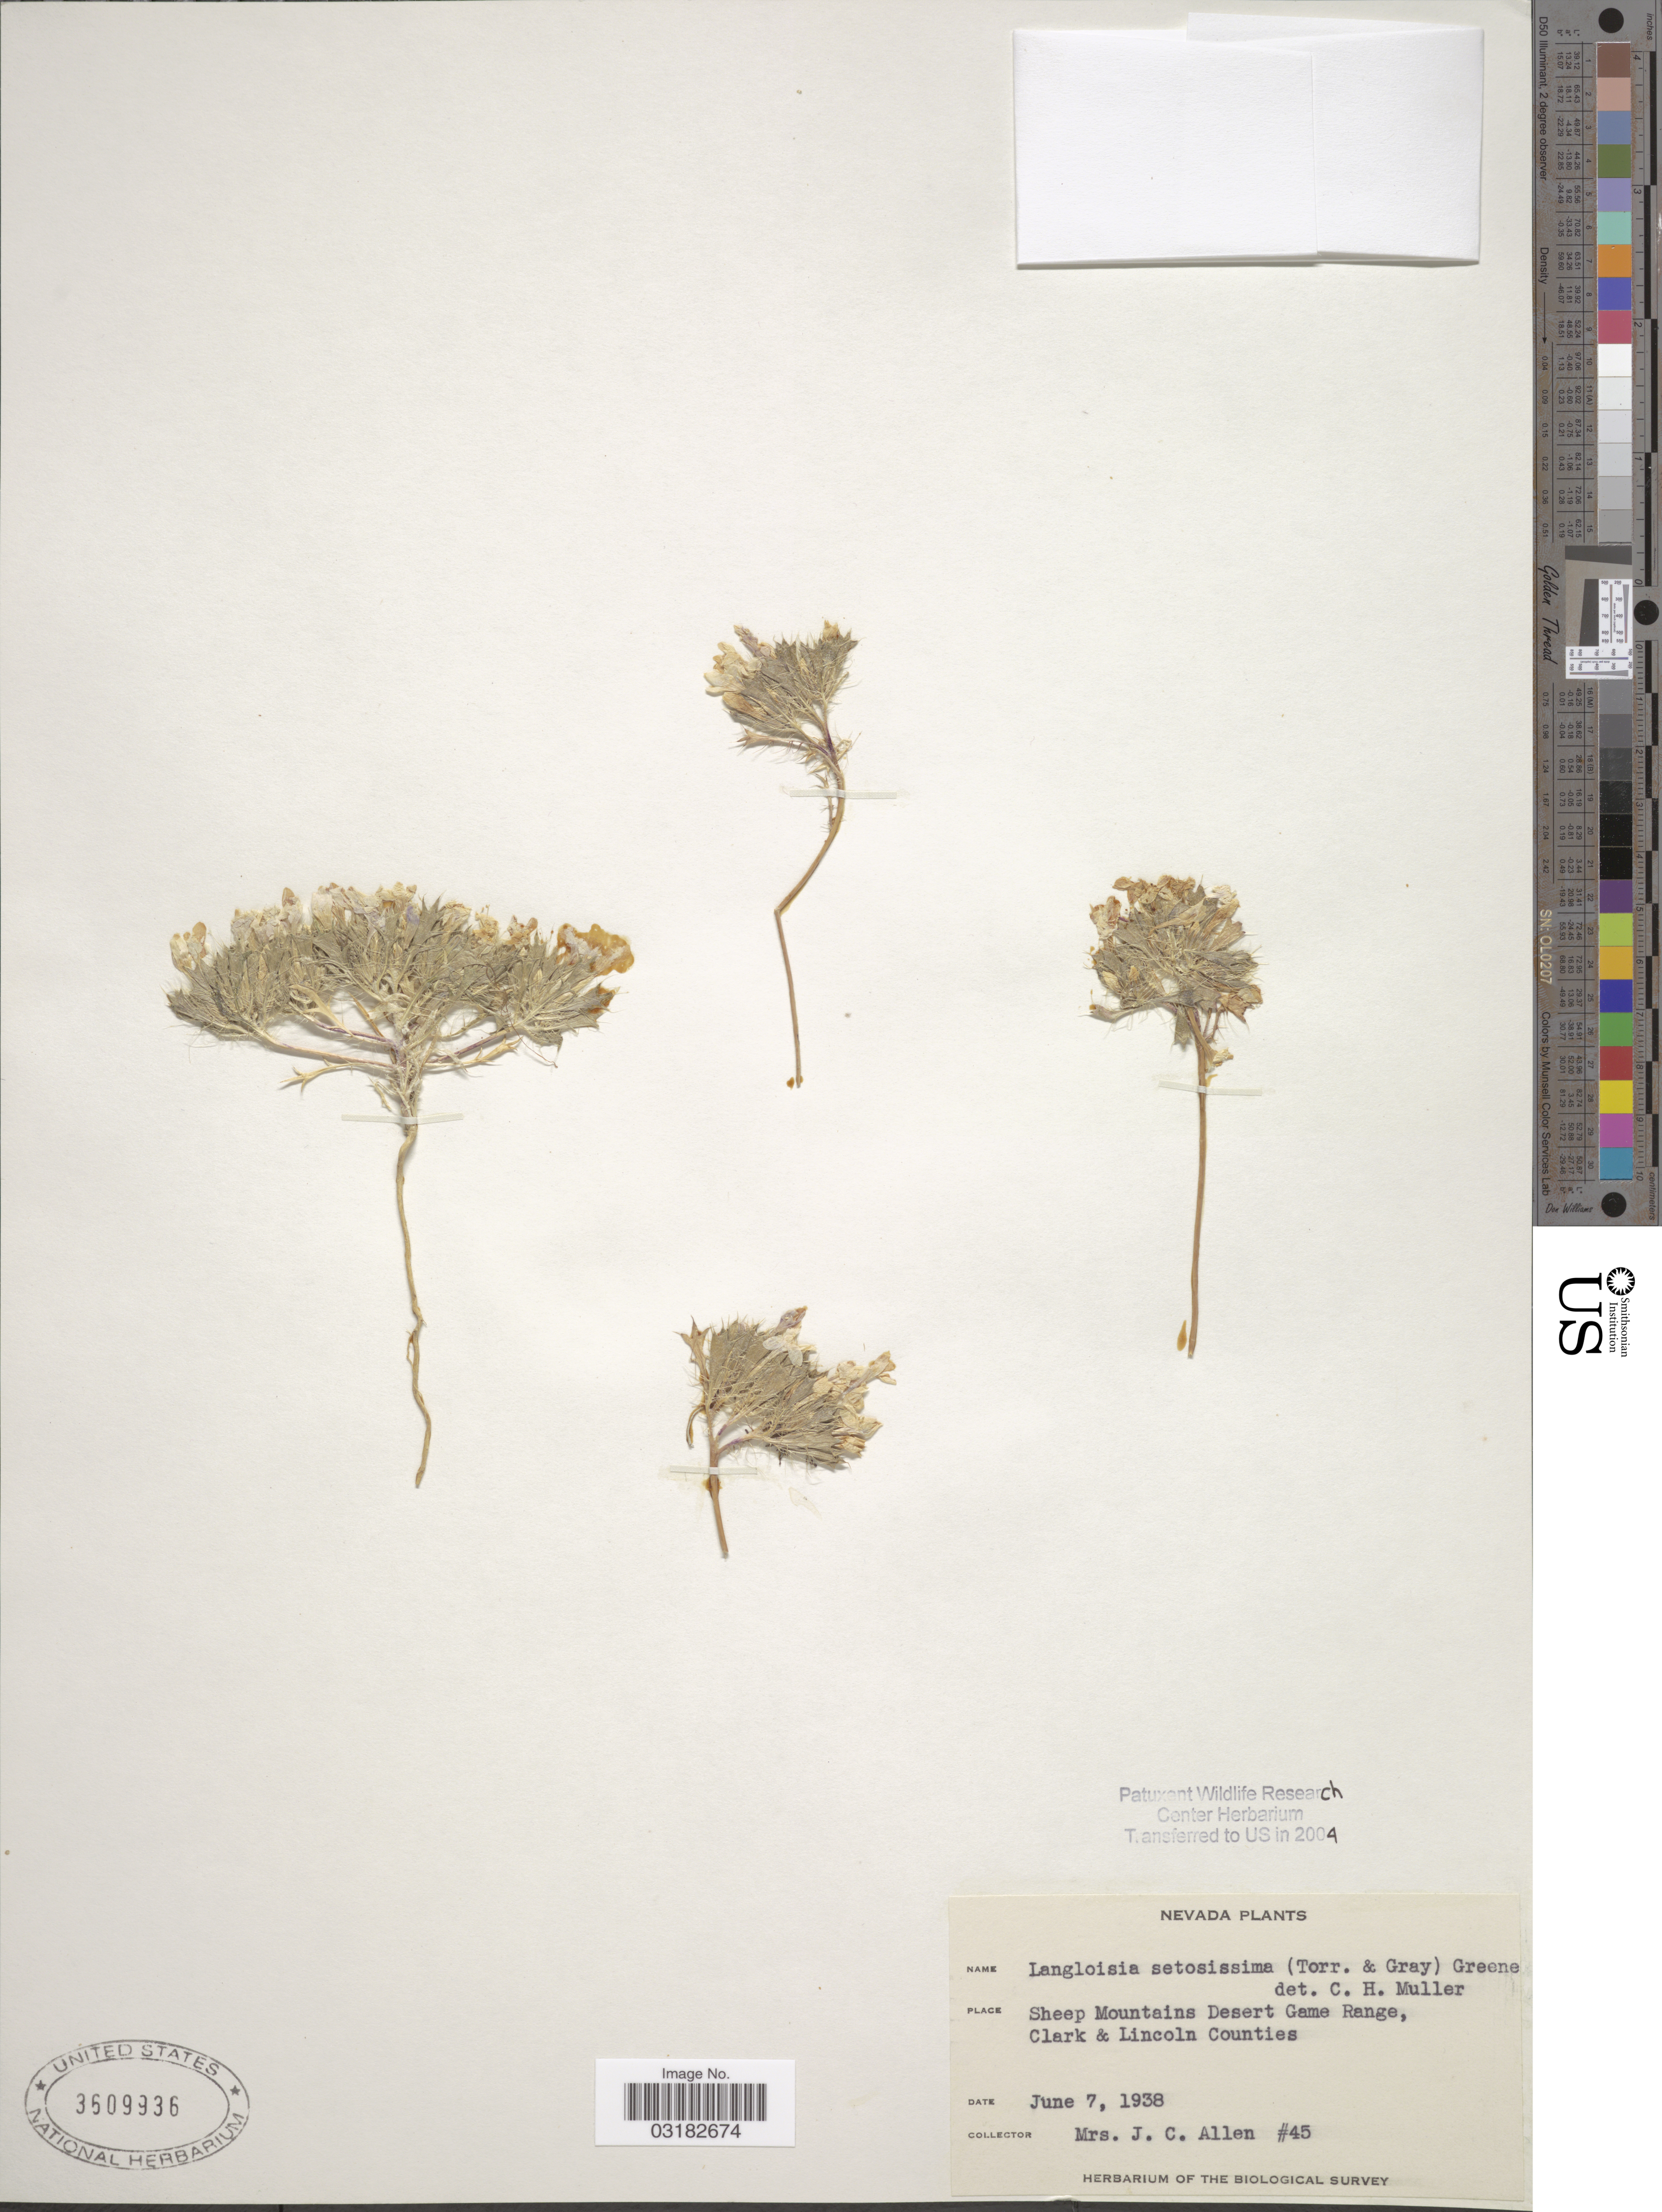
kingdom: Plantae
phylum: Tracheophyta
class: Magnoliopsida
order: Ericales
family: Polemoniaceae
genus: Langloisia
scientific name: Langloisia setosissima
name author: (Torr. & A. Gray) Greene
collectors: Mrs. J. C. Allen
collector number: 45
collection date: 1938-06-07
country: United States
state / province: Nevada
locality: Sheep Mountains Desert Game Range, Clark & Lincoln Counties.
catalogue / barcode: US 3609936